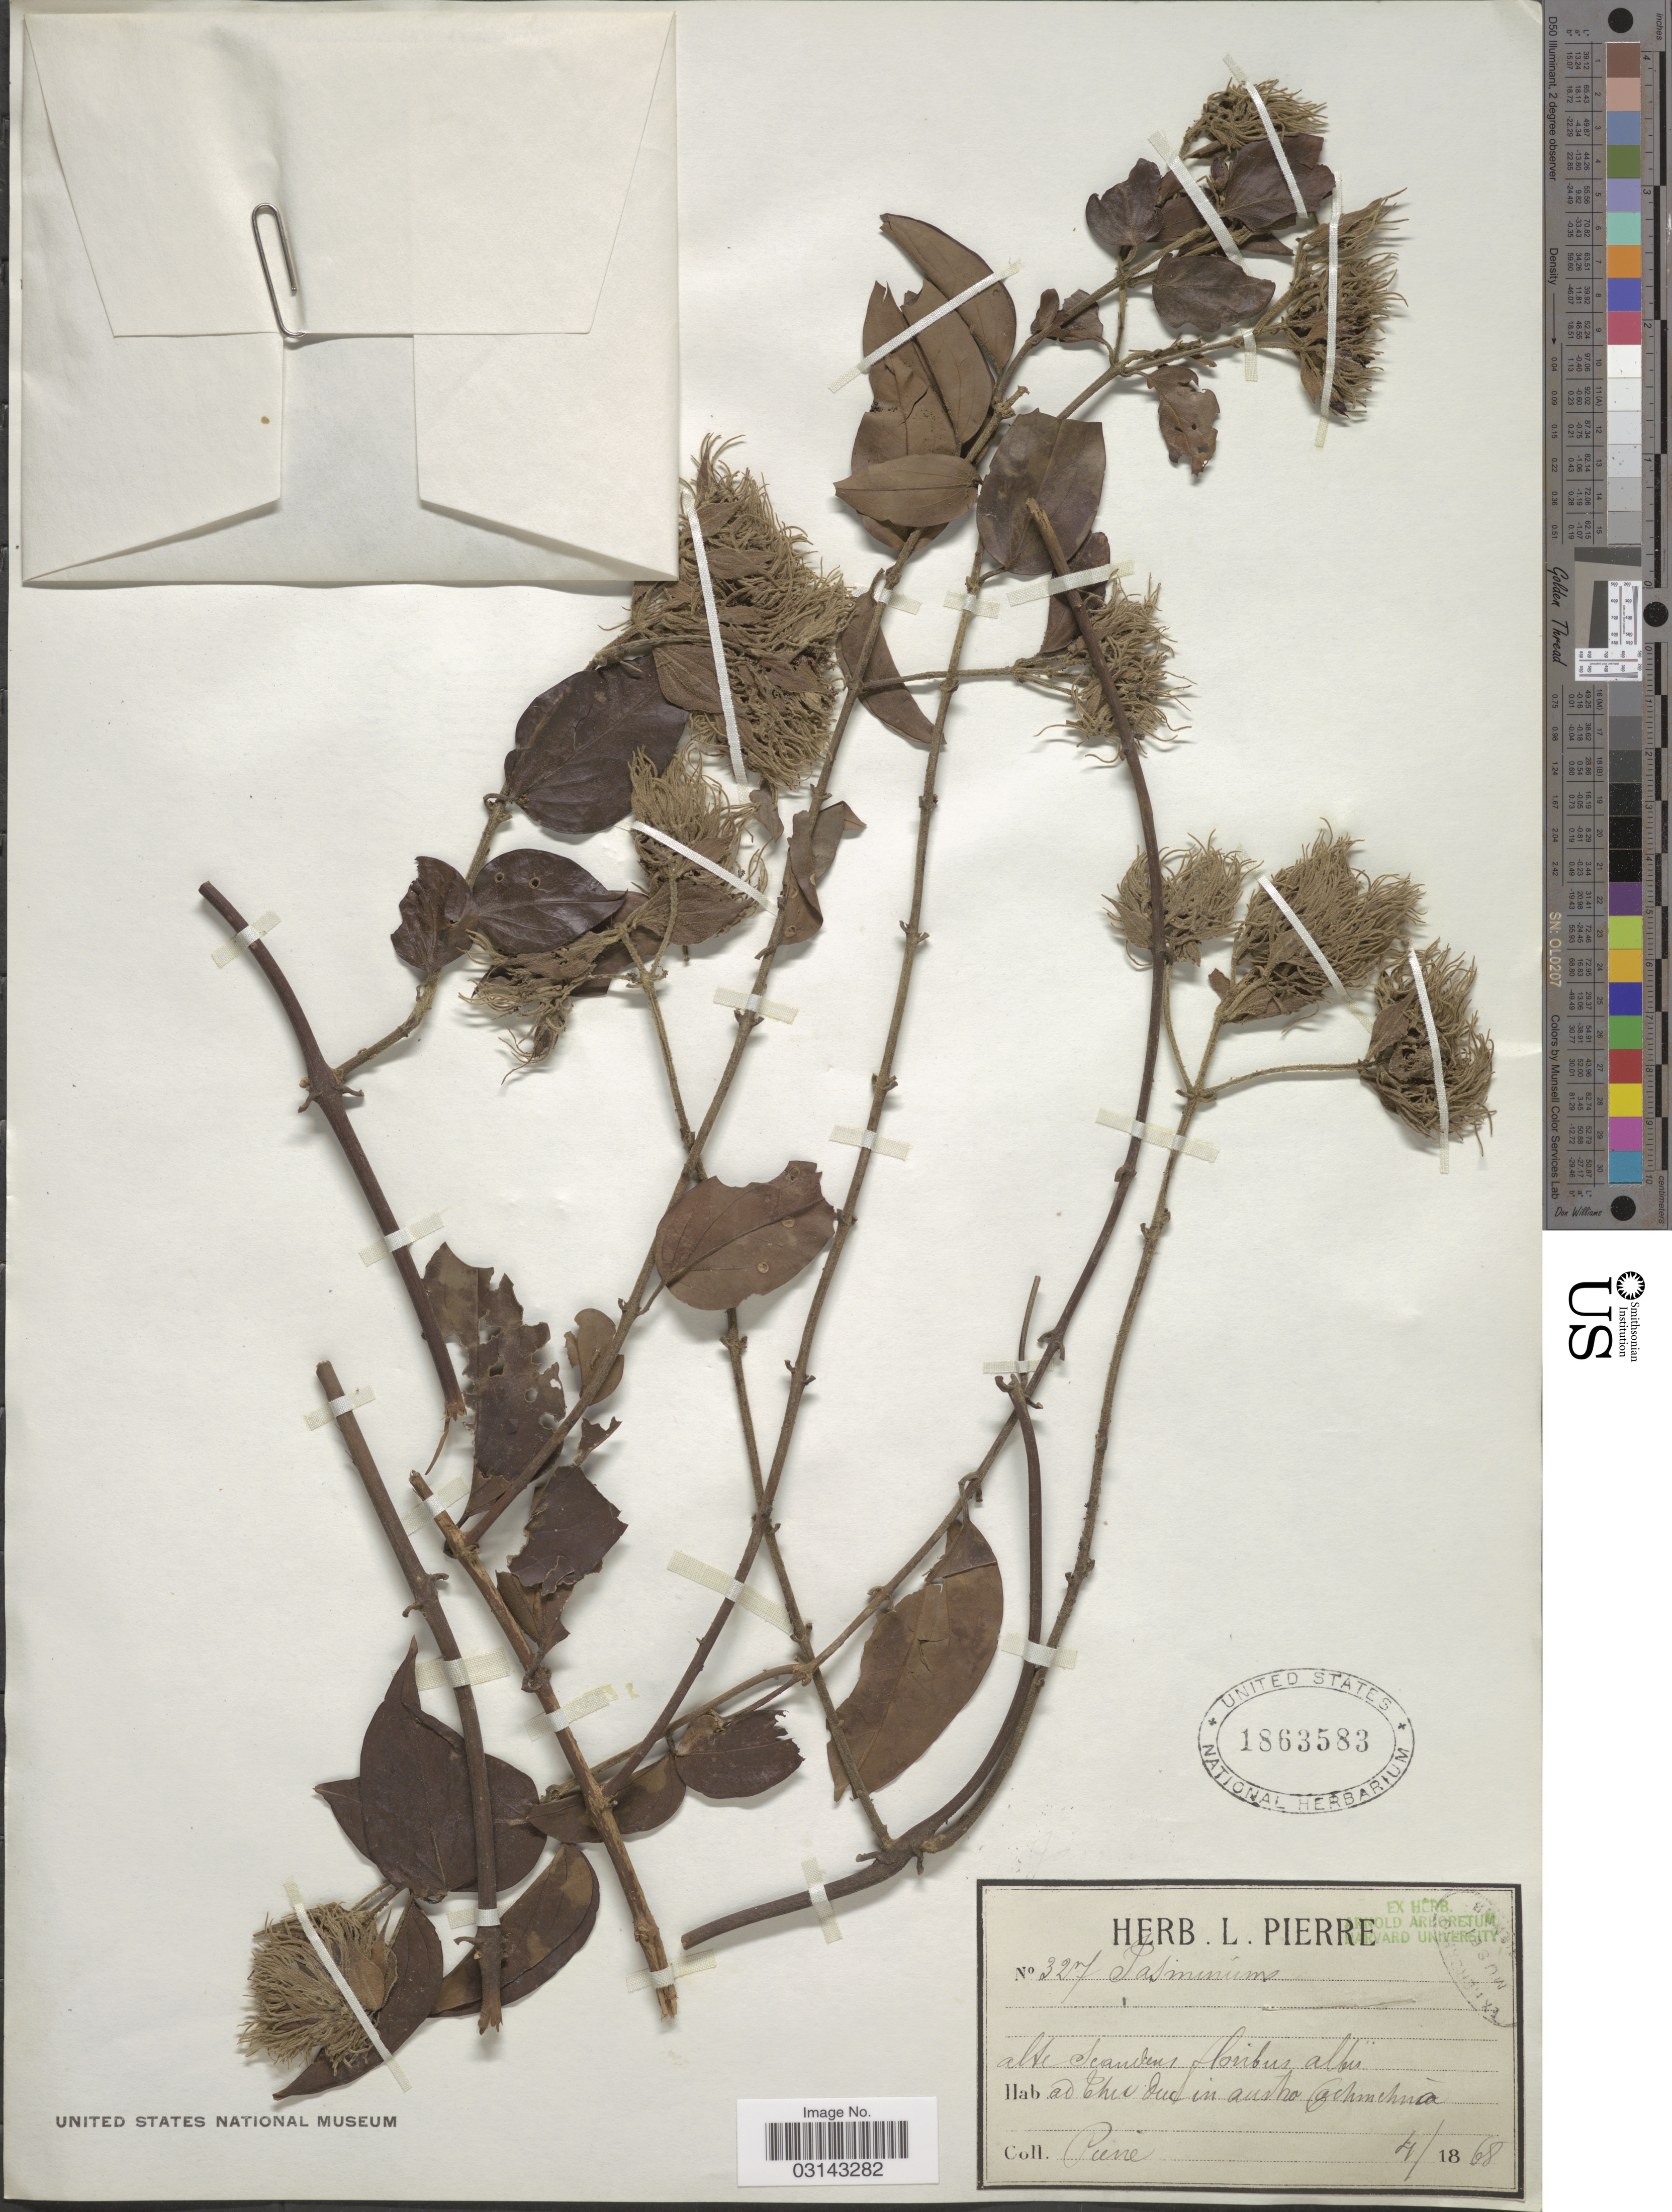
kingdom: Plantae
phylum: Tracheophyta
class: Magnoliopsida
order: Lamiales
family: Oleaceae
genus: Jasminum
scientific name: Jasminum annamense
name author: Wernham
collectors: -- Pierre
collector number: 327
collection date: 1868-04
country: Vietnam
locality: Ad Thu Duc in austro Cochinchina.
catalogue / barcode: US 1863583